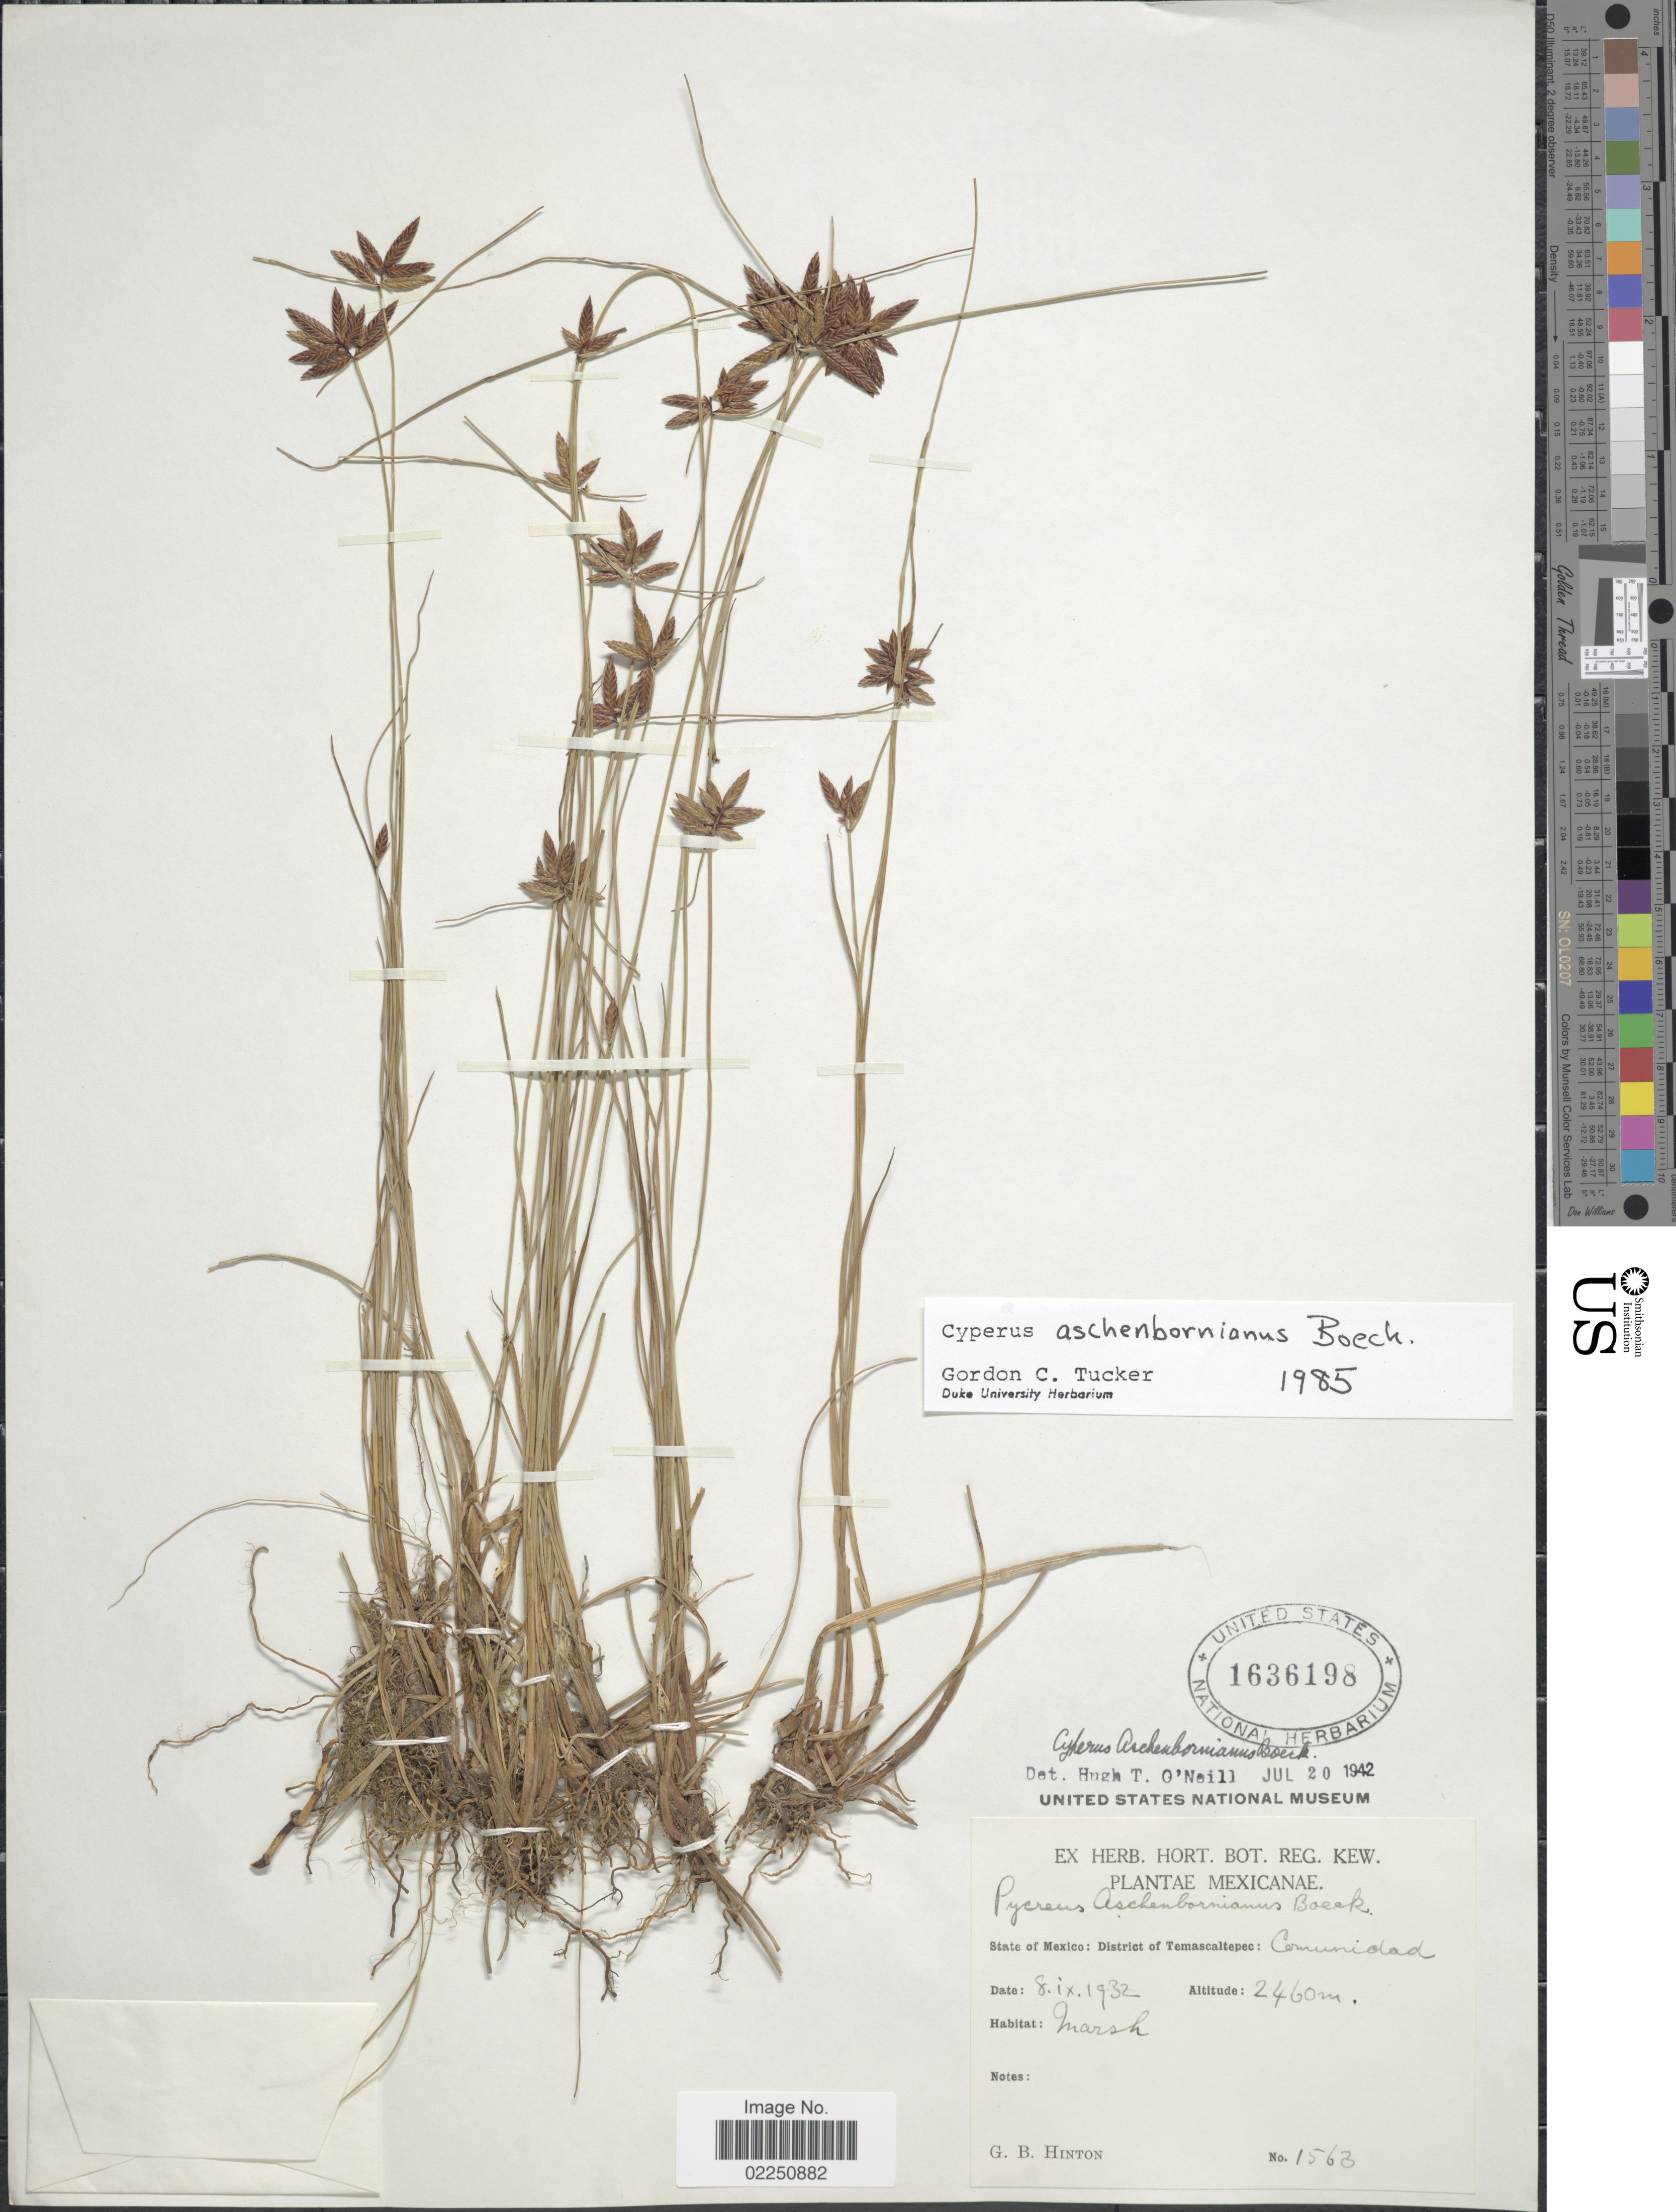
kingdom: Plantae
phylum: Tracheophyta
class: Liliopsida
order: Poales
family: Cyperaceae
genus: Cyperus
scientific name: Cyperus aschenbornianus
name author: Boeckeler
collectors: G. B. Hinton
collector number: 1563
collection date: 1932-09-08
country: Mexico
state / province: México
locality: Mexiacanae. District of Temascaltepec: Comunidad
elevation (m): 2460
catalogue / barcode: US 1636198